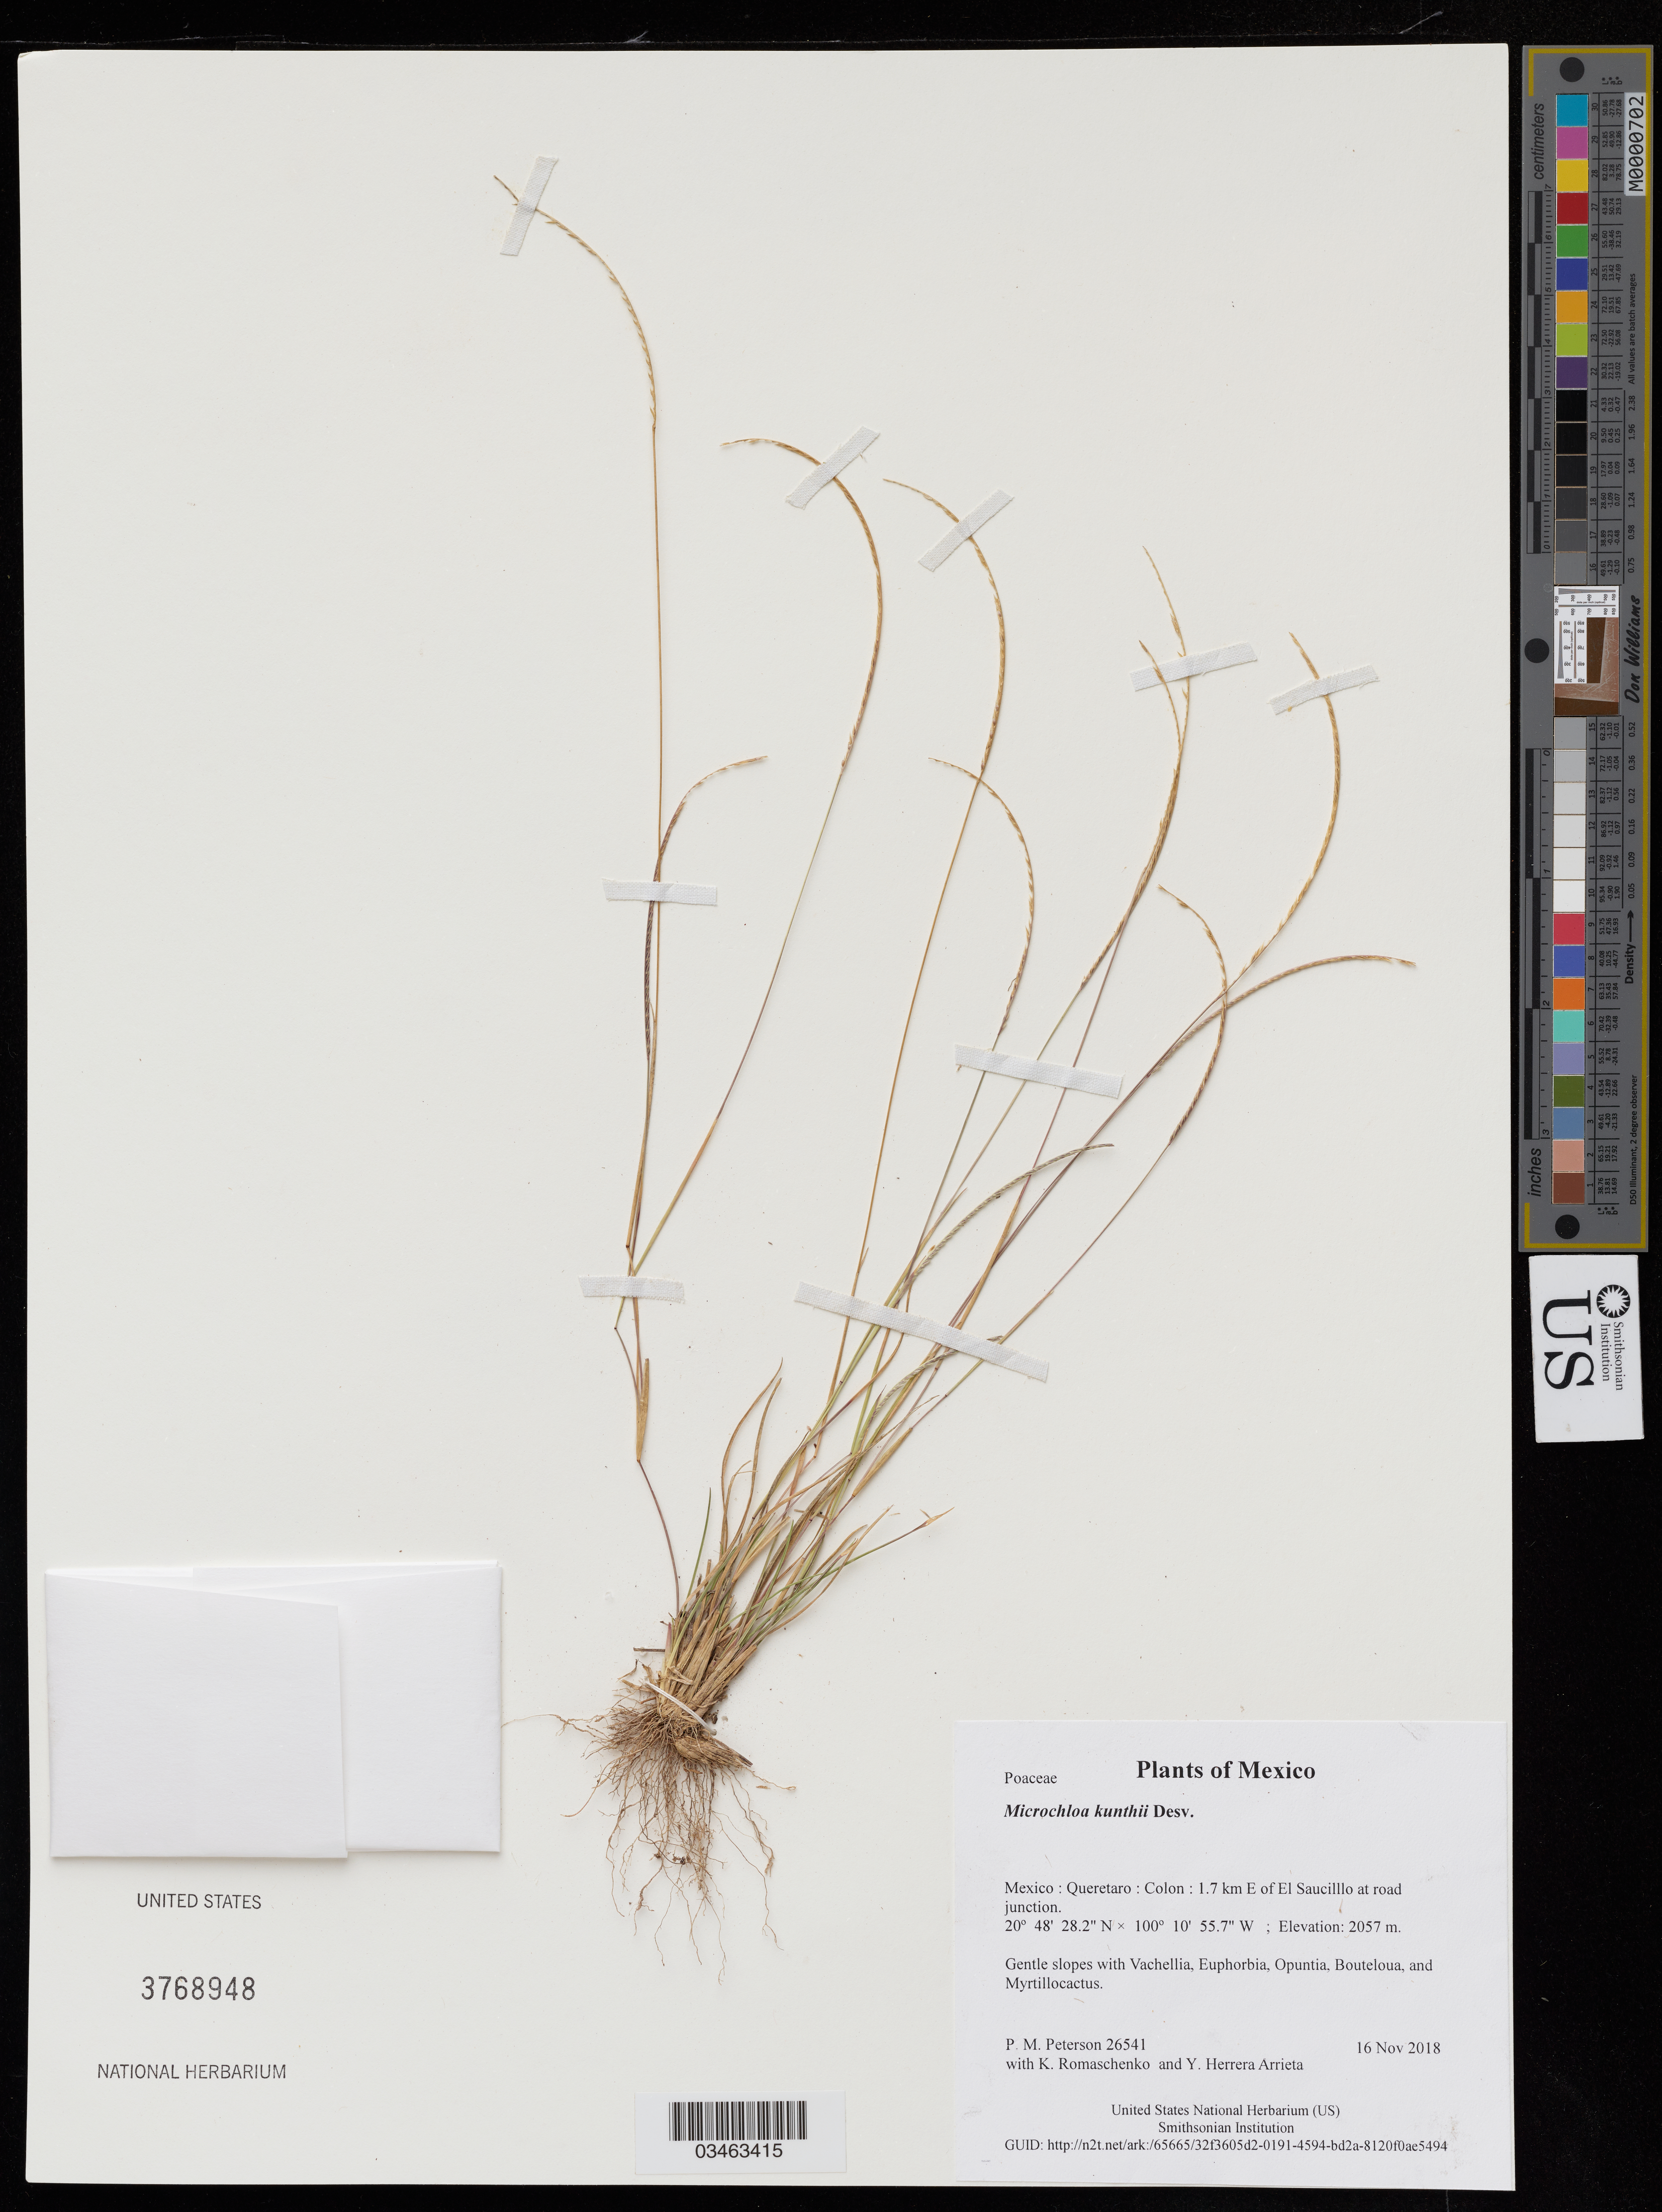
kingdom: Plantae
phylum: Tracheophyta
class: Liliopsida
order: Poales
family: Poaceae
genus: Microchloa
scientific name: Microchloa kunthii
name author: Desv.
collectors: P. M. Peterson, K. Romaschenko & Y. Herrera Arrieta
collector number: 26541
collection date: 2018-11-16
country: Mexico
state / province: Queretaro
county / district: Colon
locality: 1.7 km E of El Saucilllo at road junction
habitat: Gentle slopes with Vachellia, Euphorbia, Opuntia, Bouteloua, and Myrtillocactus.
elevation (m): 2057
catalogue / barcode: US 3768948